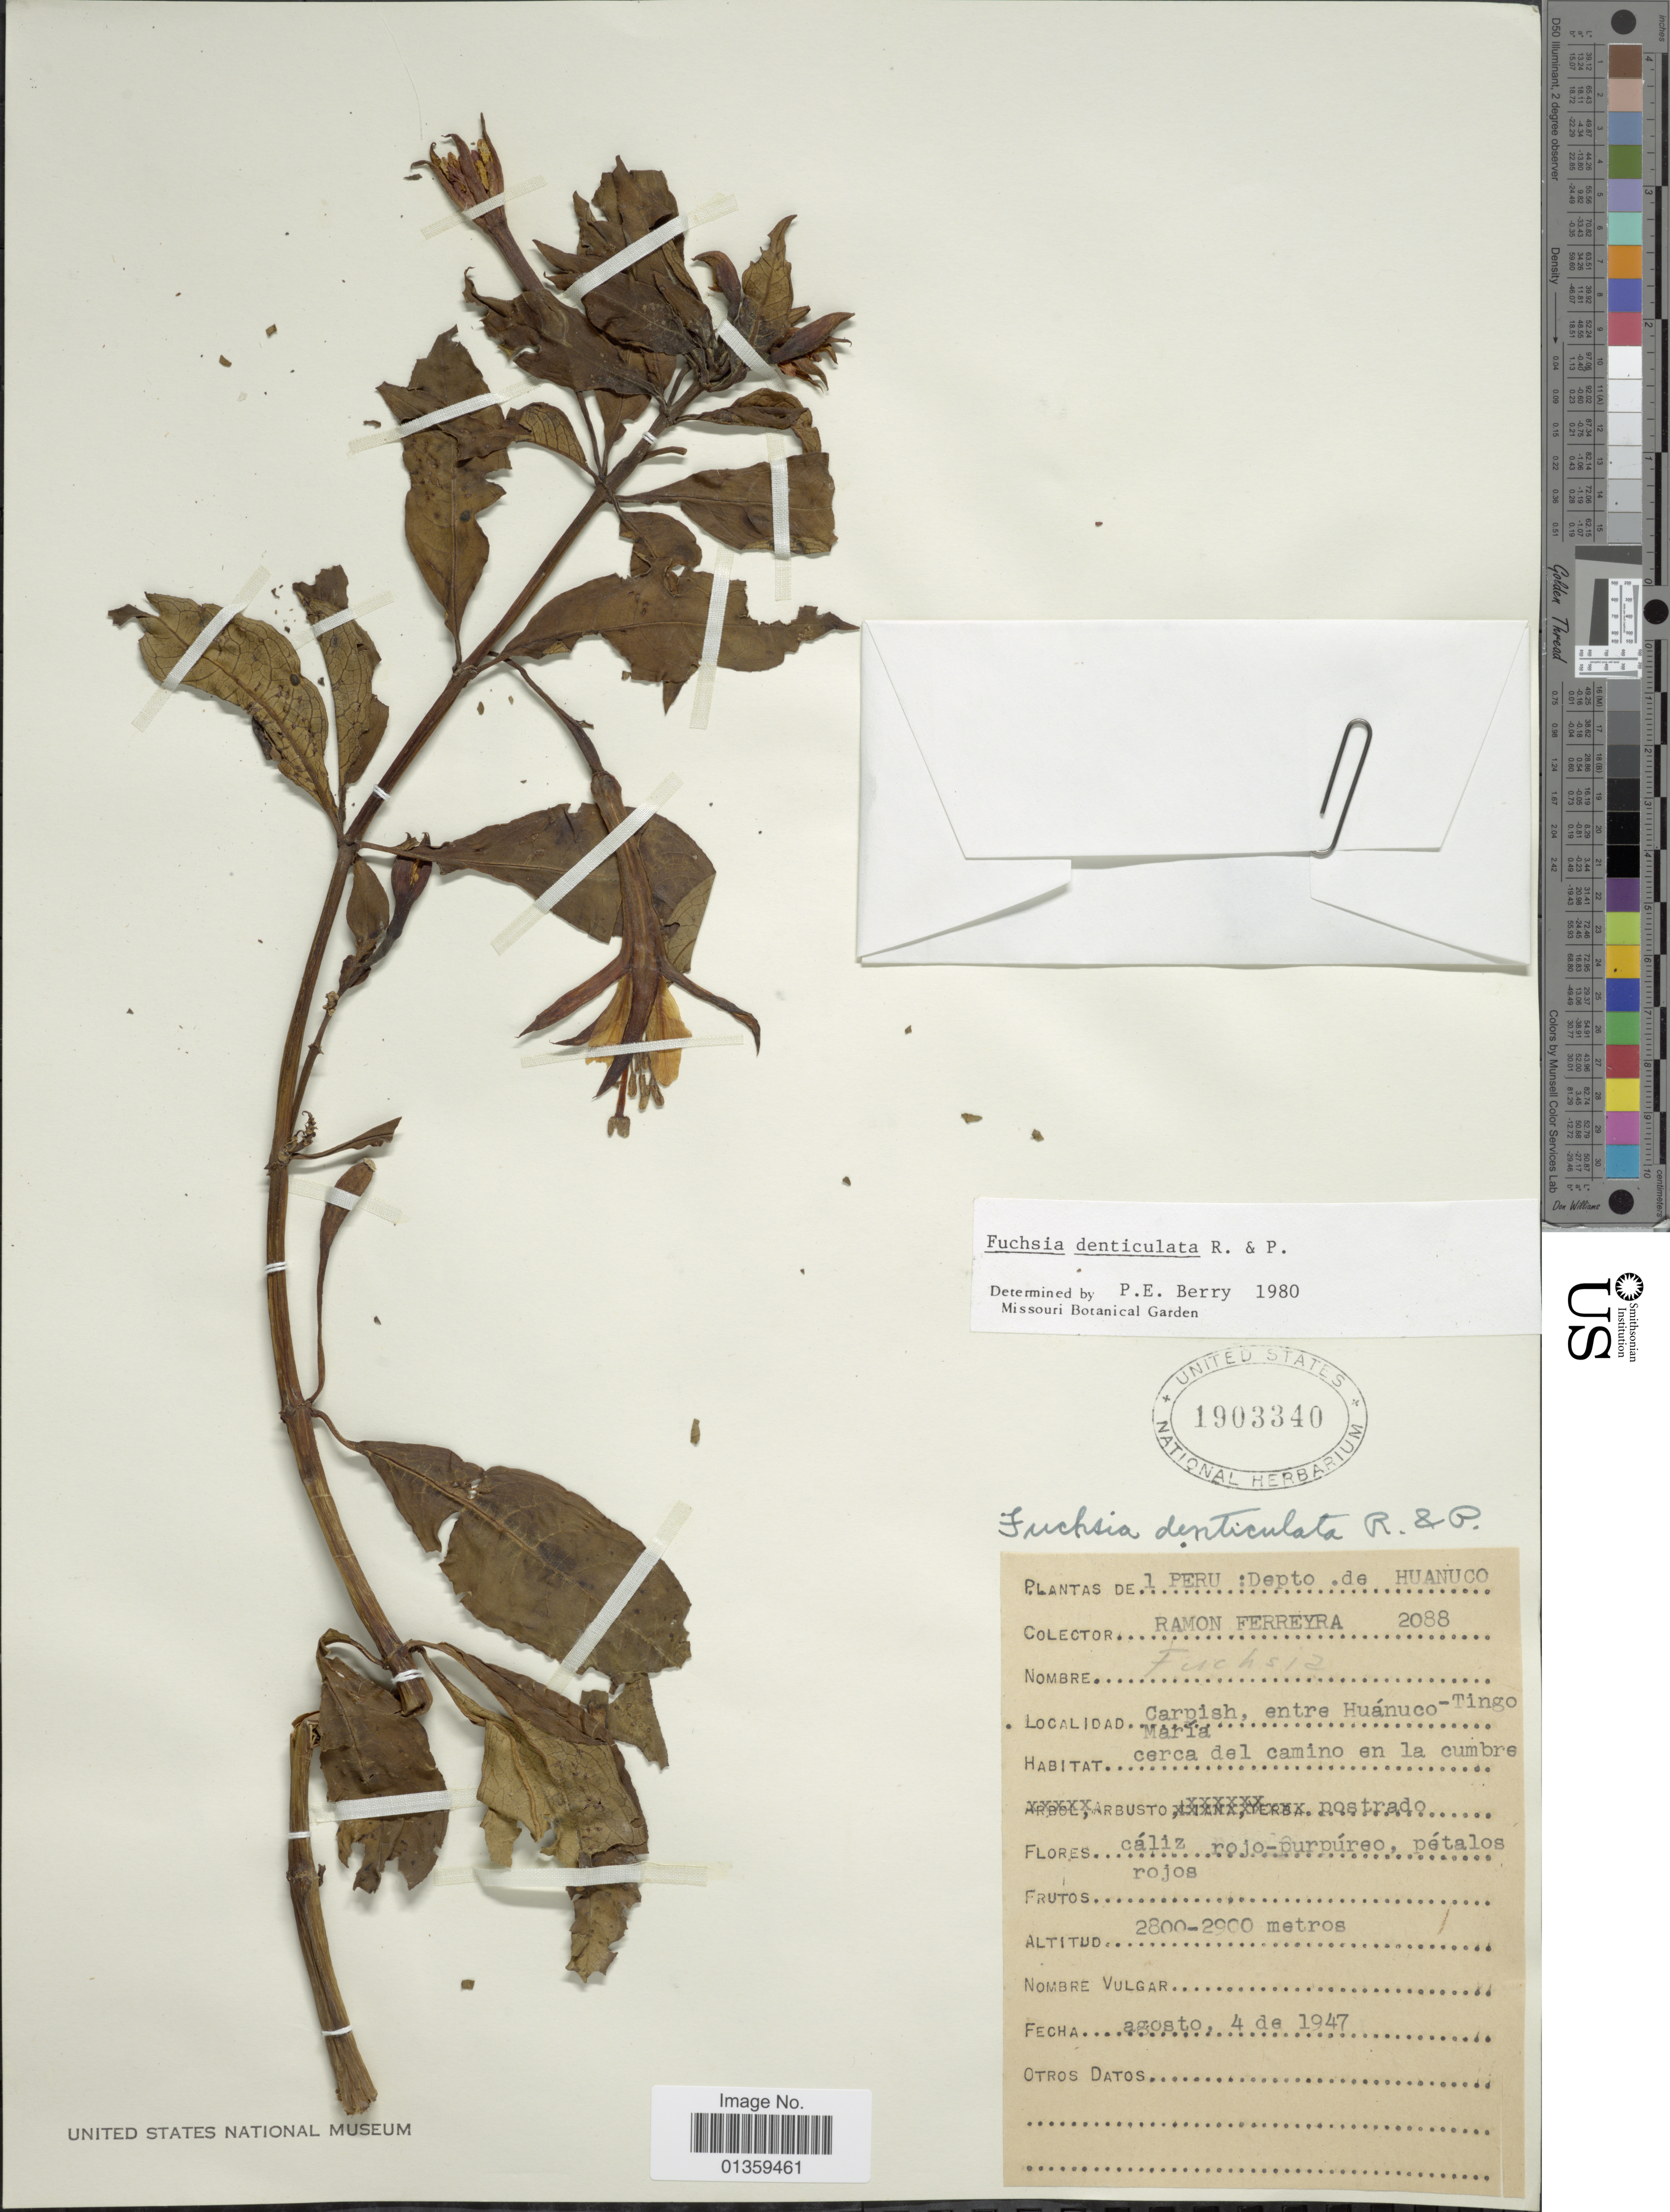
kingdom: Plantae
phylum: Tracheophyta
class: Magnoliopsida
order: Myrtales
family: Onagraceae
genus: Fuchsia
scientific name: Fuchsia denticulata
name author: Ruiz & Pav.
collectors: R. A. Ferreyra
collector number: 2088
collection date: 1947-08-04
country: Peru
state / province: Huánuco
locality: Carpish, entre Huánuco-Tingo Maria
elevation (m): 2800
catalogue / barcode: US 1903340